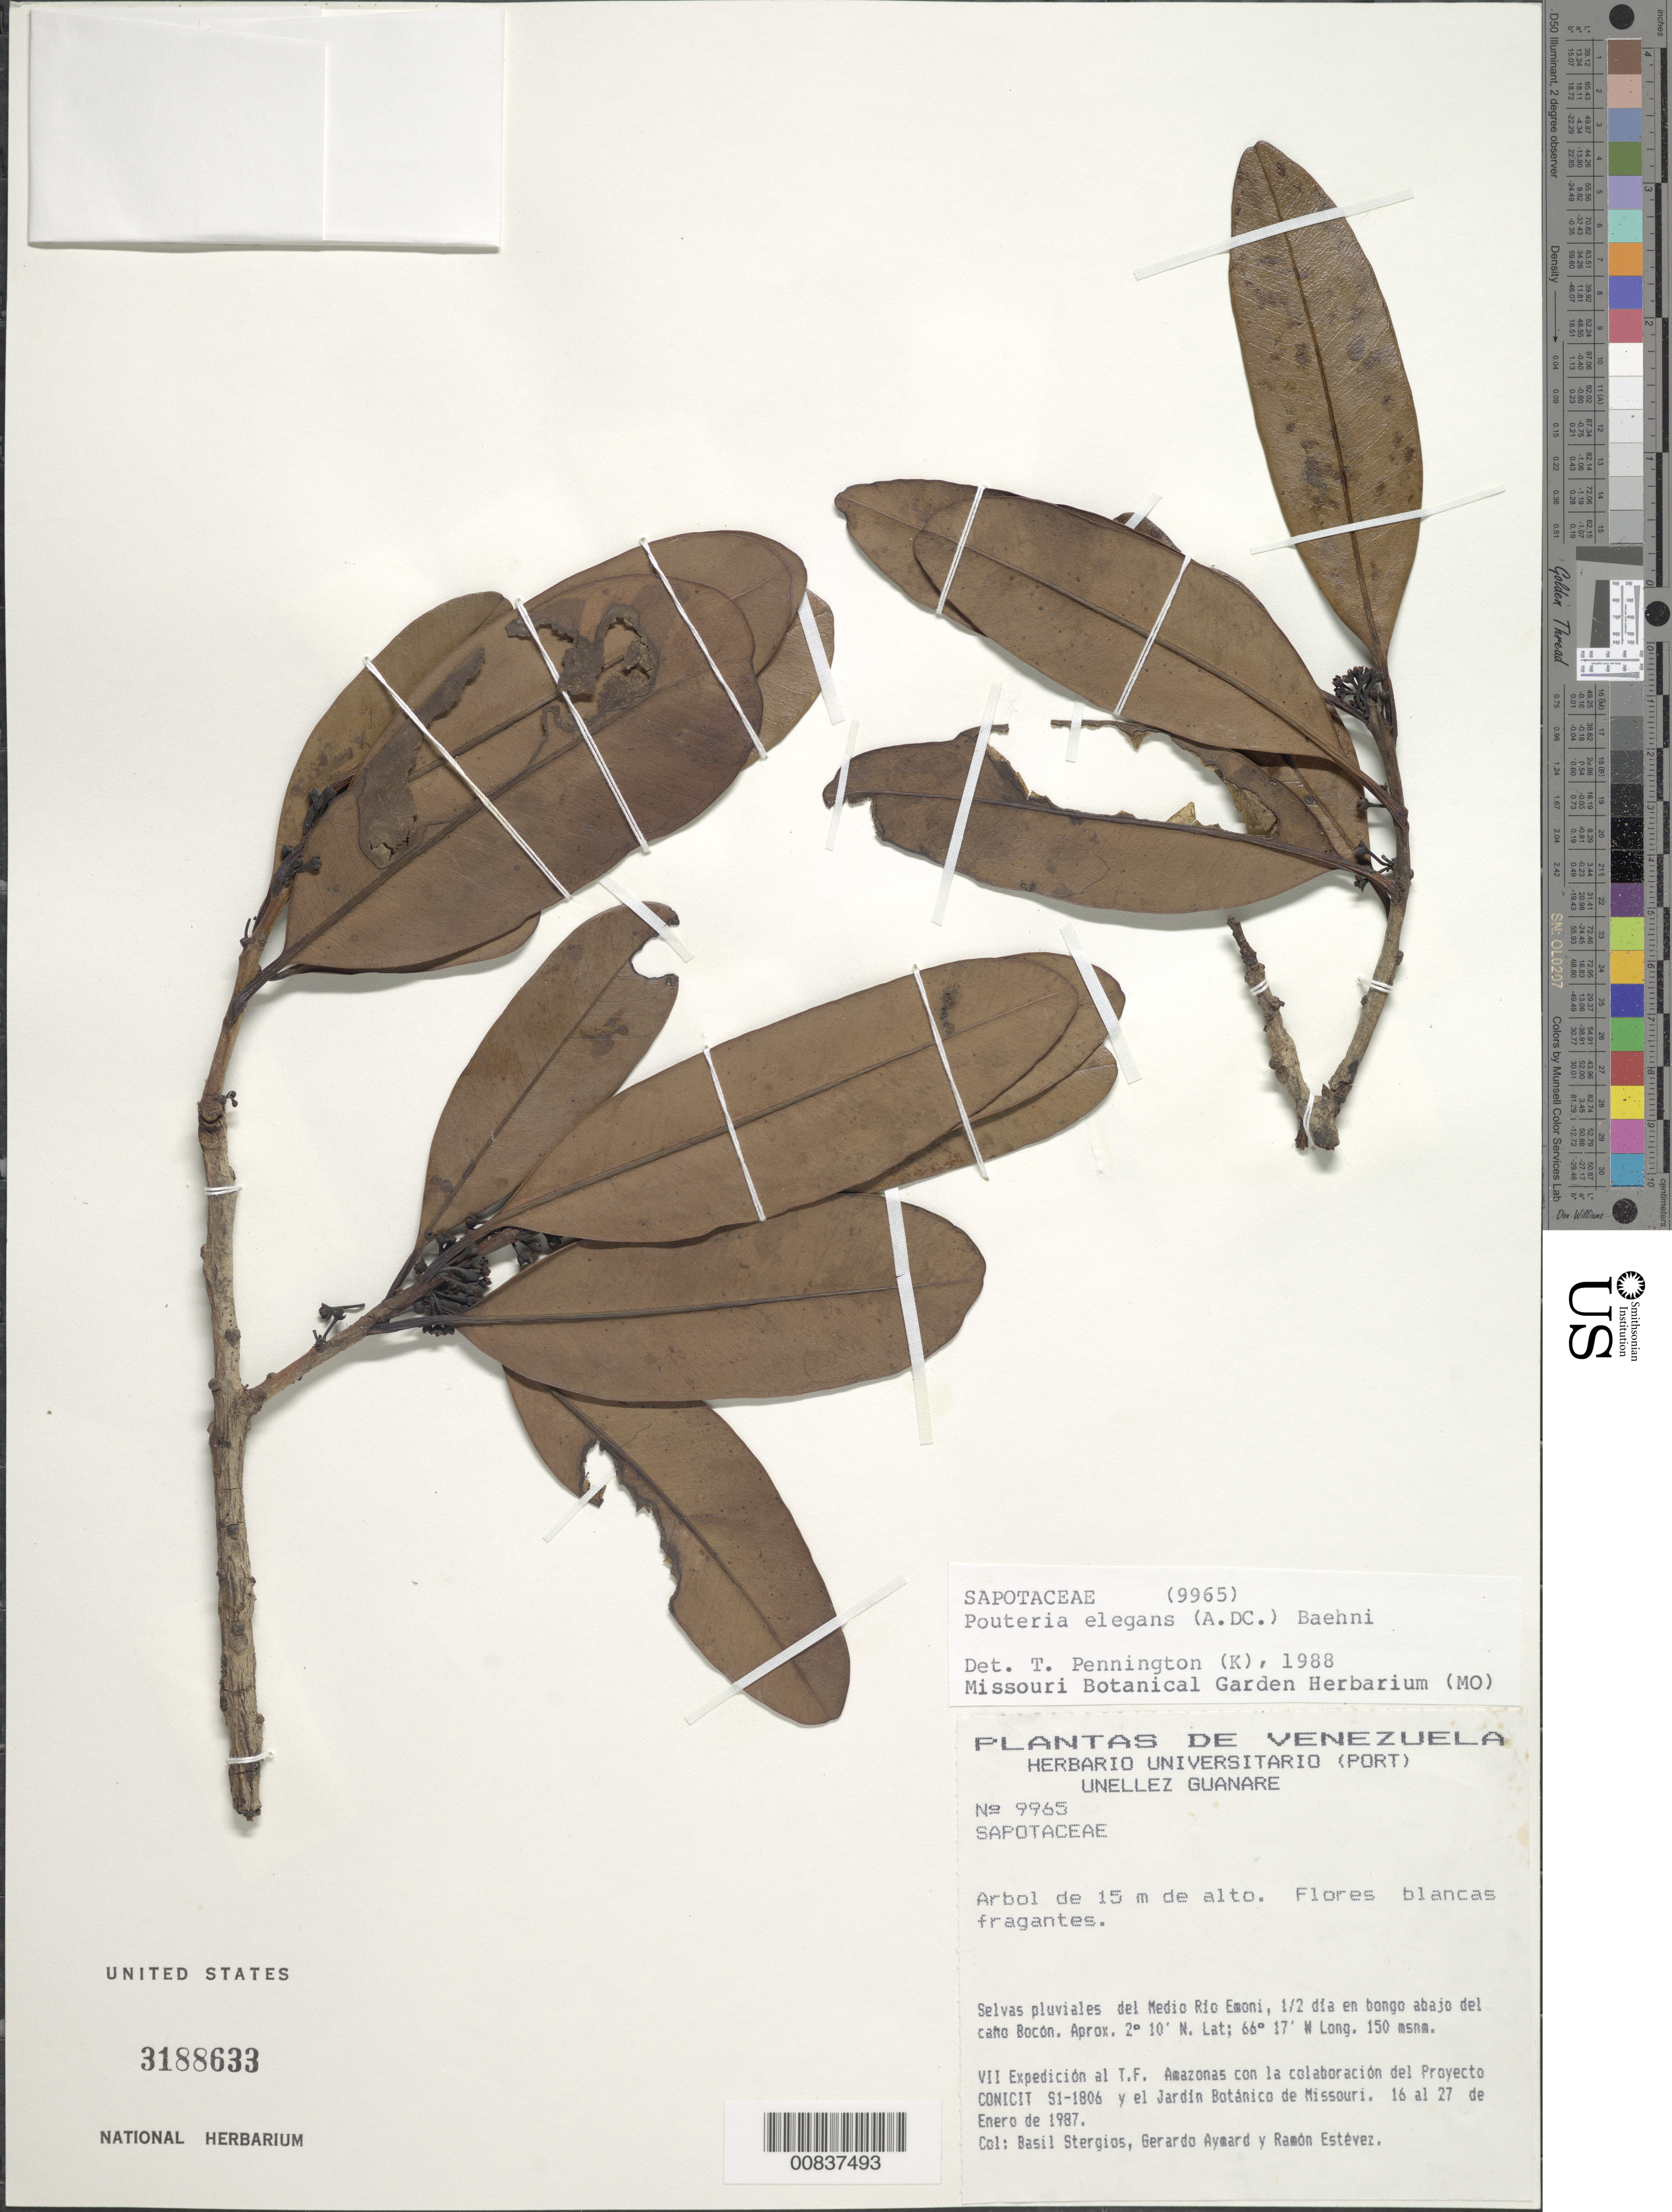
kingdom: Plantae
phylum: Tracheophyta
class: Magnoliopsida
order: Ericales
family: Sapotaceae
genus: Pouteria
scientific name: Pouteria elegans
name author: (A. DC.) Baehni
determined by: Pennington, T. D., (K)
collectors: B. G. Stergios, G. A. Aymard & R. Estevez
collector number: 9965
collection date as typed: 16-Jan-87 to 27-Jan-87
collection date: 1987-01-16/1987-01-27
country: Venezuela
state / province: Amazonas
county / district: Río Negro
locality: Río Emoni, Caño Bocón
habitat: Selvas pluviales, 1/2 dia en bongo abajo del cano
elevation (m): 150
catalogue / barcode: US 3188633